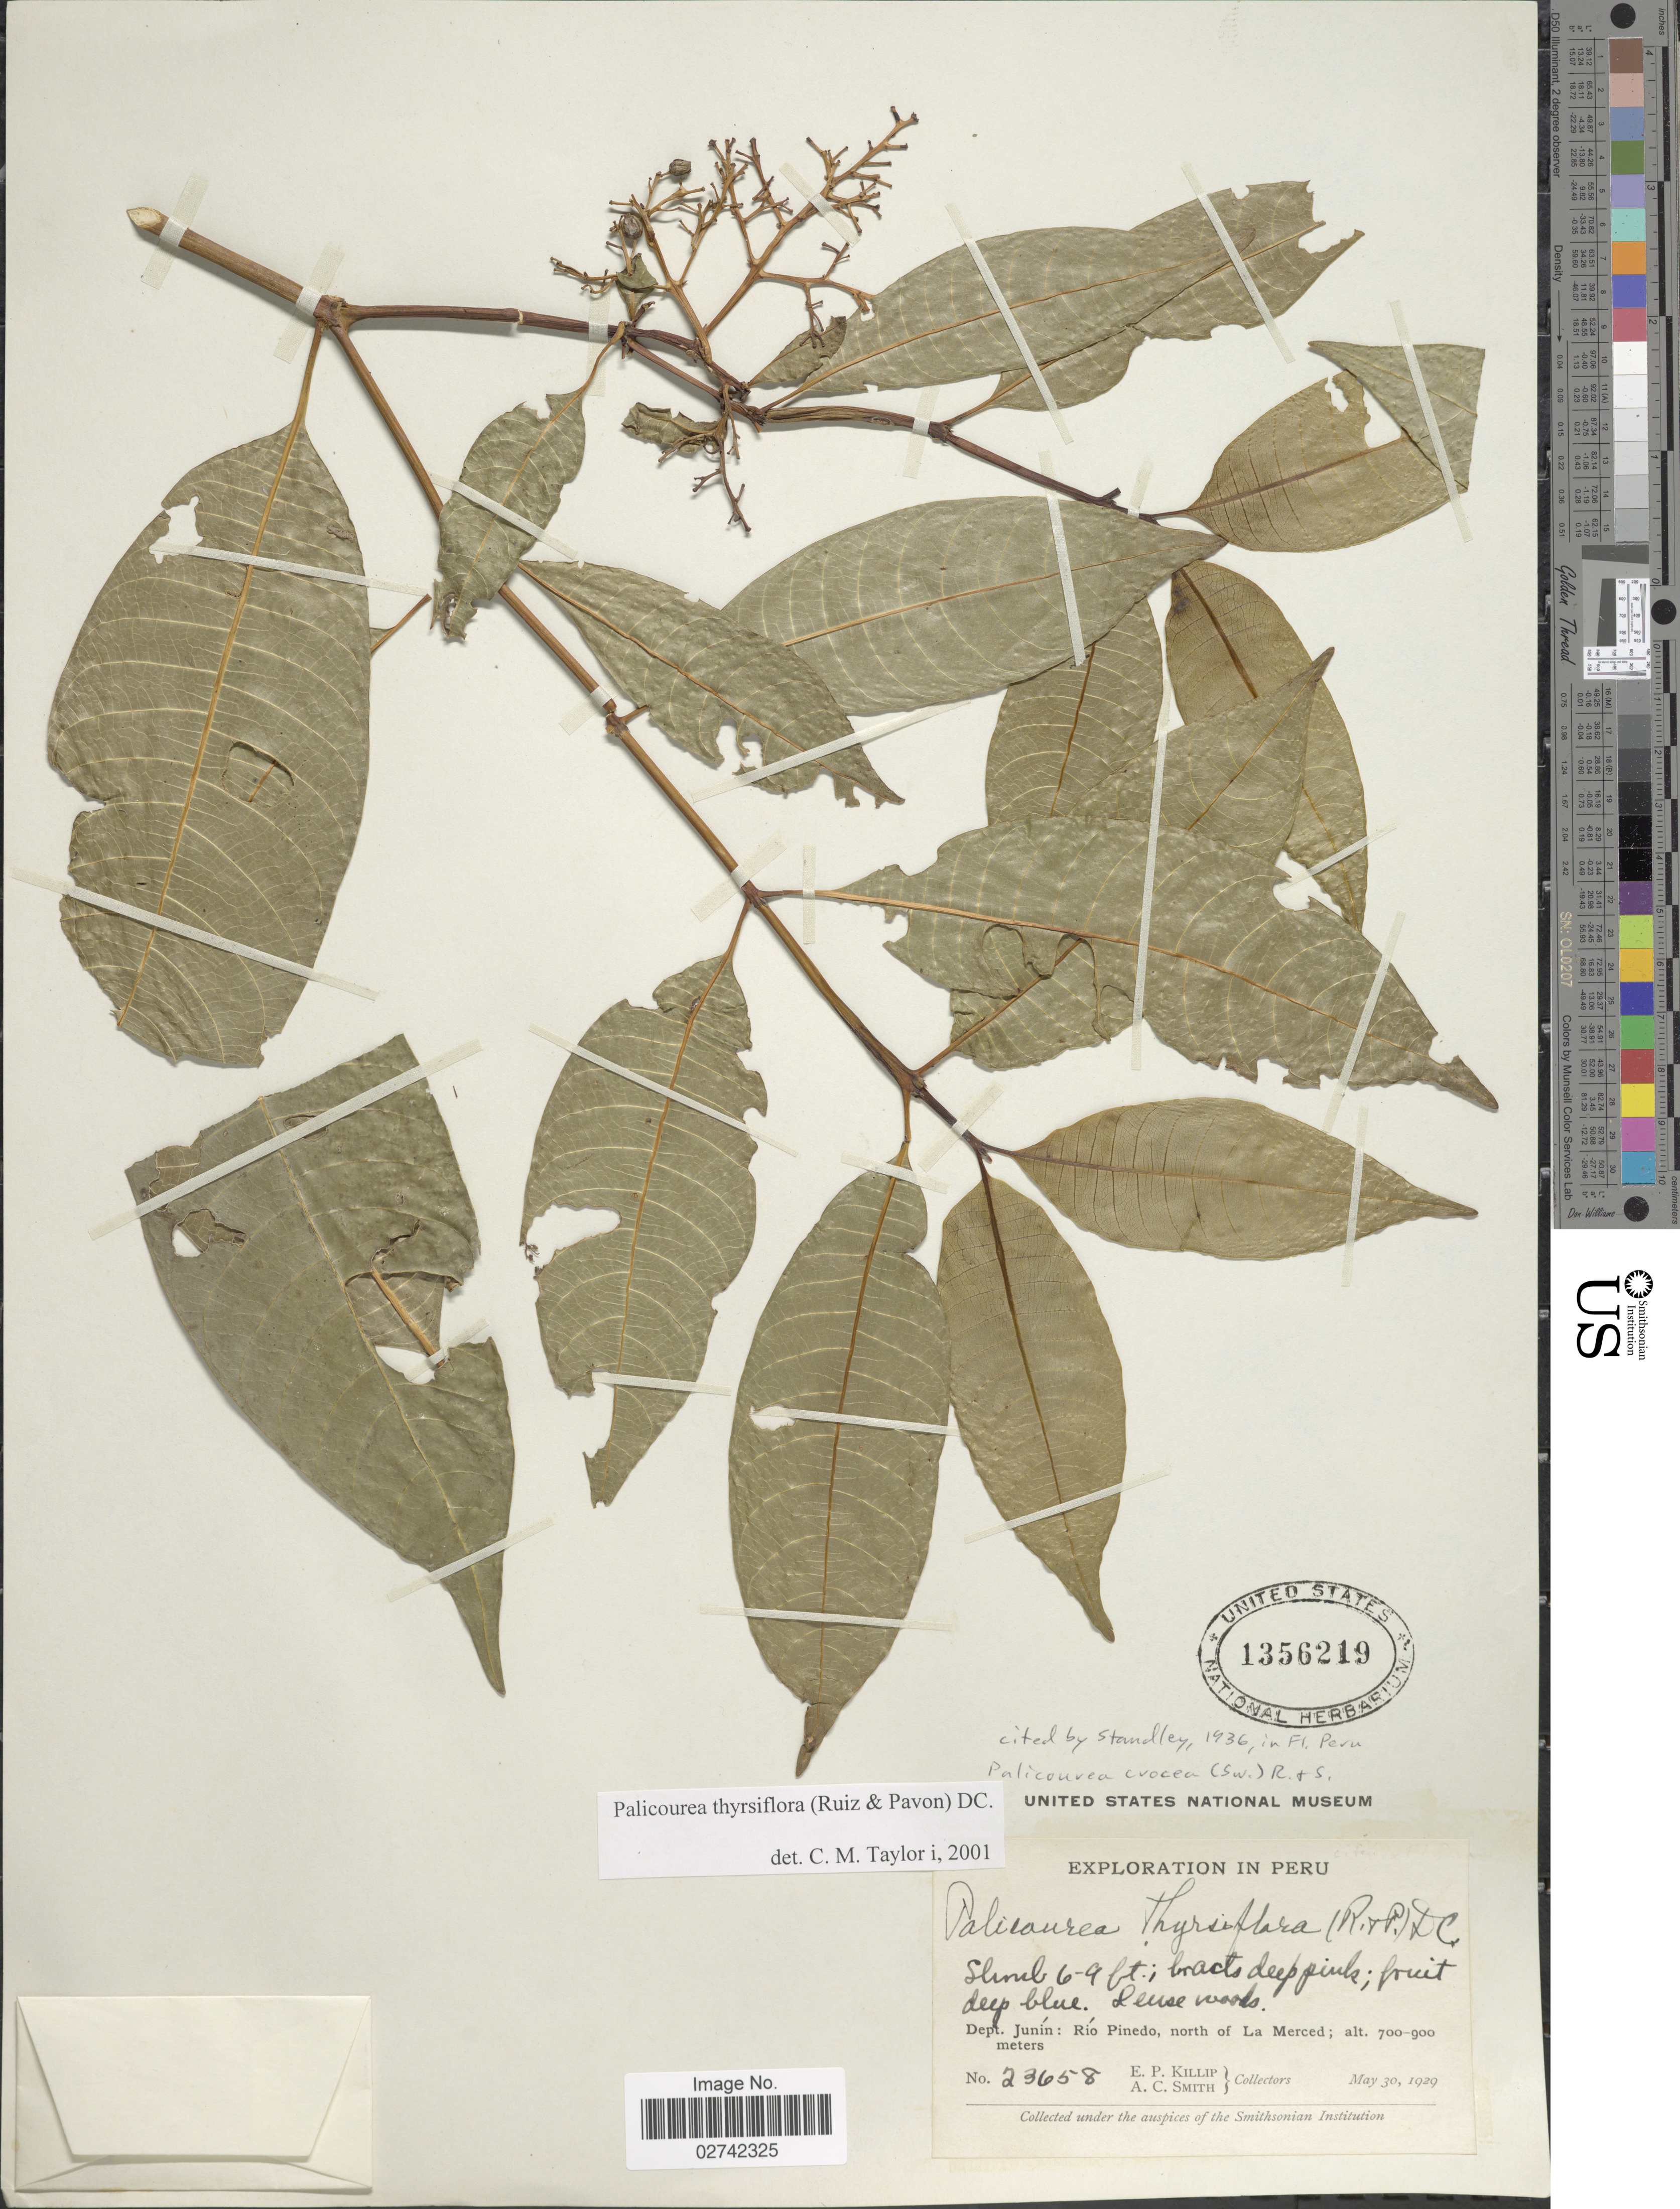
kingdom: Plantae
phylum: Tracheophyta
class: Magnoliopsida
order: Gentianales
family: Rubiaceae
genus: Palicourea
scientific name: Palicourea thyrsiflora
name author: (Ruiz & Pav.) DC.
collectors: E. P. Killip & A. C. Smith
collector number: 23658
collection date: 1929-05-30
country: Peru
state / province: Junín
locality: Rio Pinedo, north of La Merced.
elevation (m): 700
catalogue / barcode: US 1356219